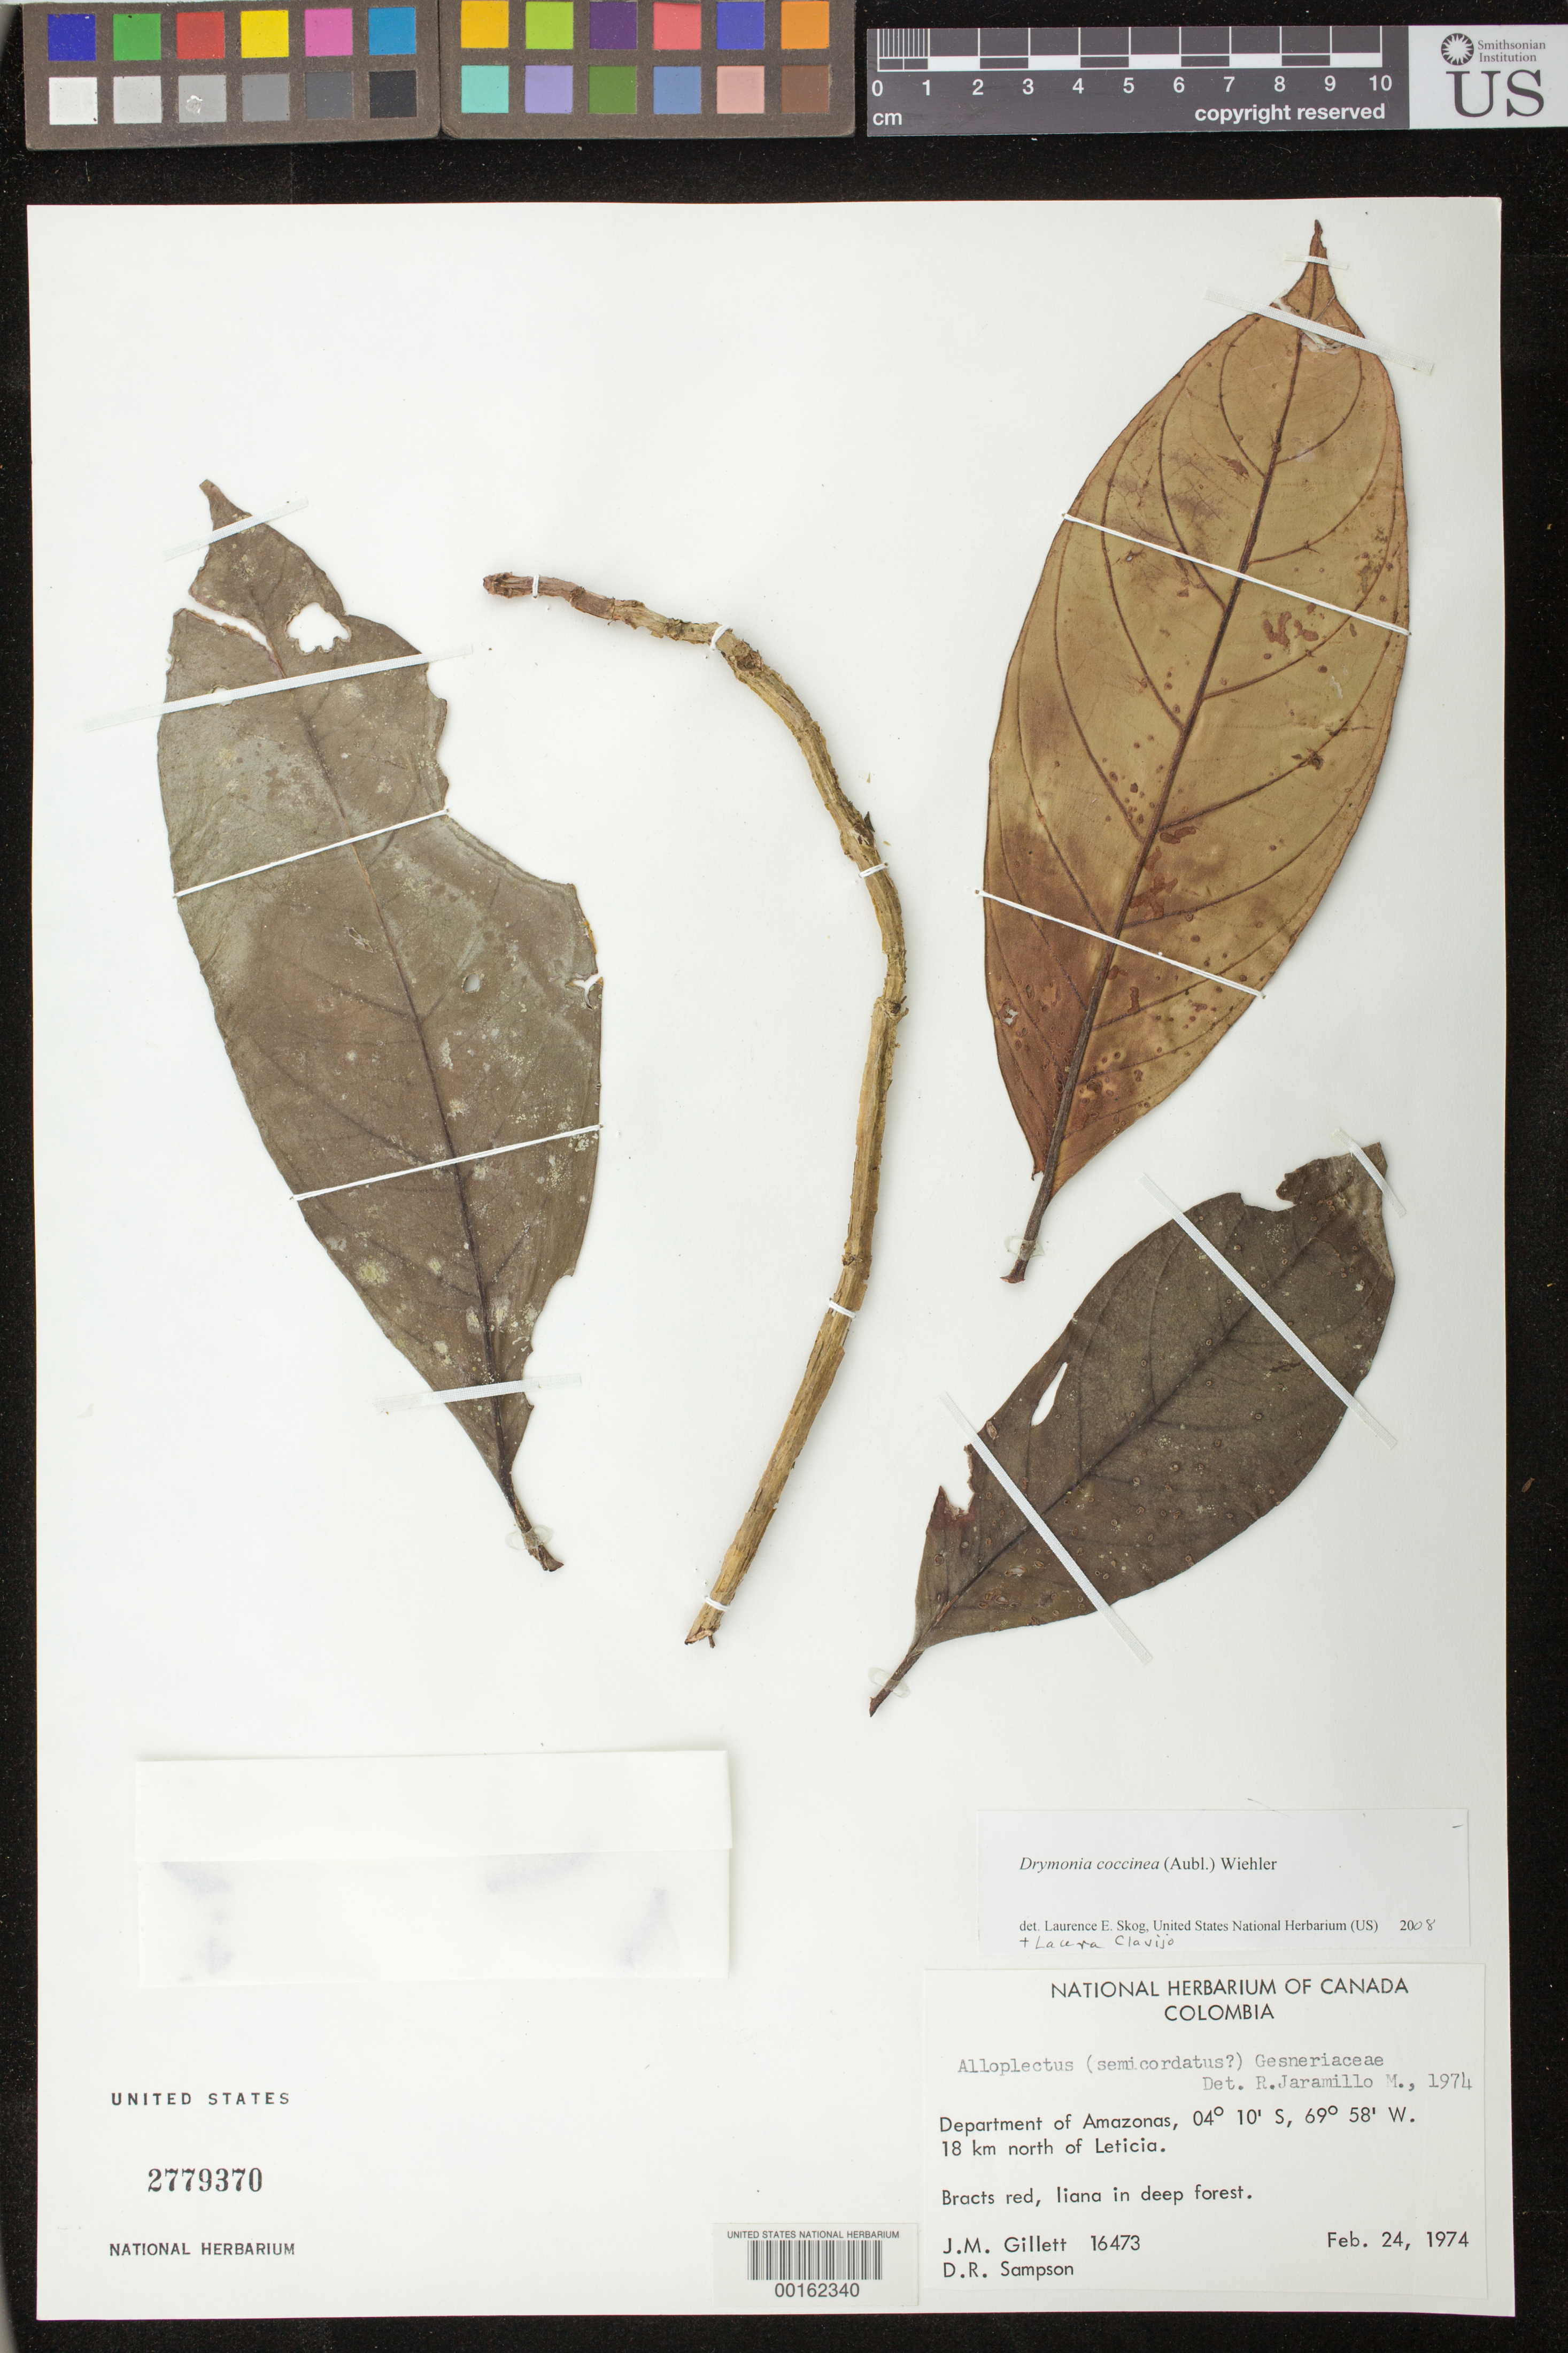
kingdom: Plantae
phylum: Tracheophyta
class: Magnoliopsida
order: Lamiales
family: Gesneriaceae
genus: Drymonia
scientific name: Drymonia coccinea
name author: (Aubl.) Wiehler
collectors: J. Gillett & D. Sampson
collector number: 16473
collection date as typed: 24 Feb 1974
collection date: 1974-02-24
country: Colombia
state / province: Amazônas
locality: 18 km N of Leticia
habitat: In deep forest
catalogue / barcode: US 2779370